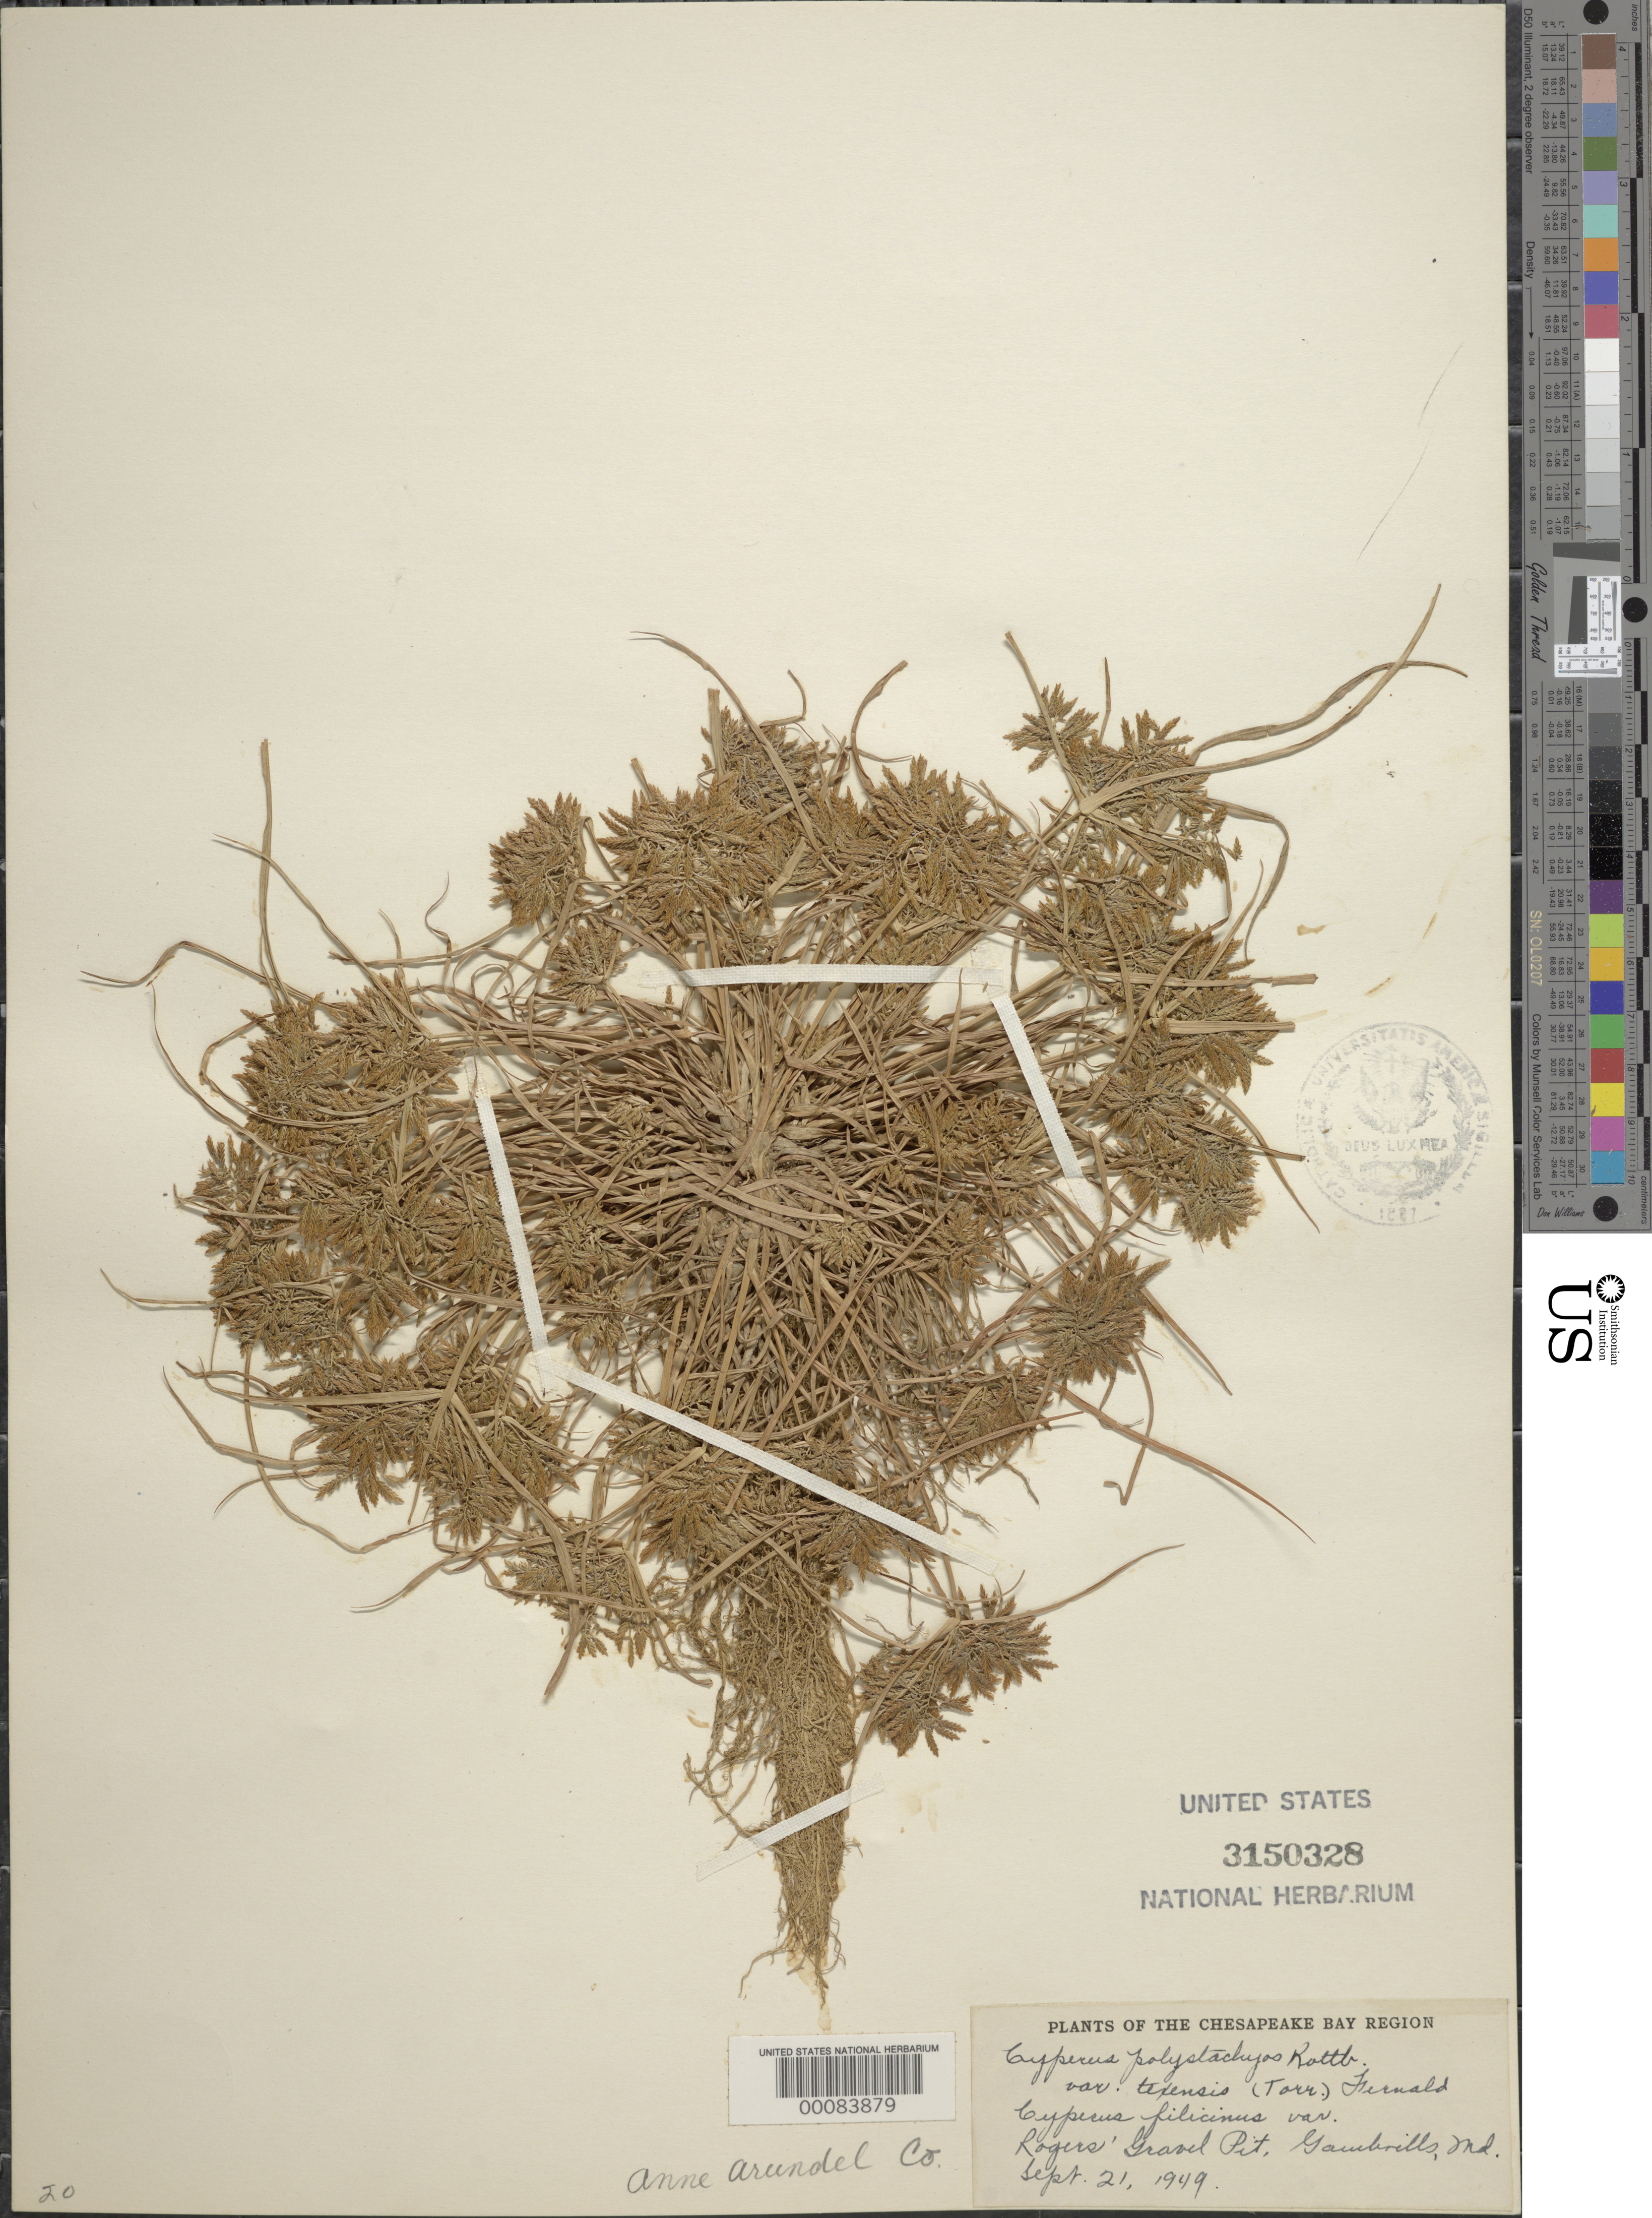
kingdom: Plantae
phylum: Tracheophyta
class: Liliopsida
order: Poales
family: Cyperaceae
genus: Cyperus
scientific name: Cyperus polystachyos var. texensis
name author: (Torr.) Fernald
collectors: H. O'Neill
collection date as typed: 21 Sep 1949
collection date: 1949-09-21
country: United States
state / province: Maryland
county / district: Anne Arundel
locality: Rogers Gravel Pit Gamberills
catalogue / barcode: US 3150328